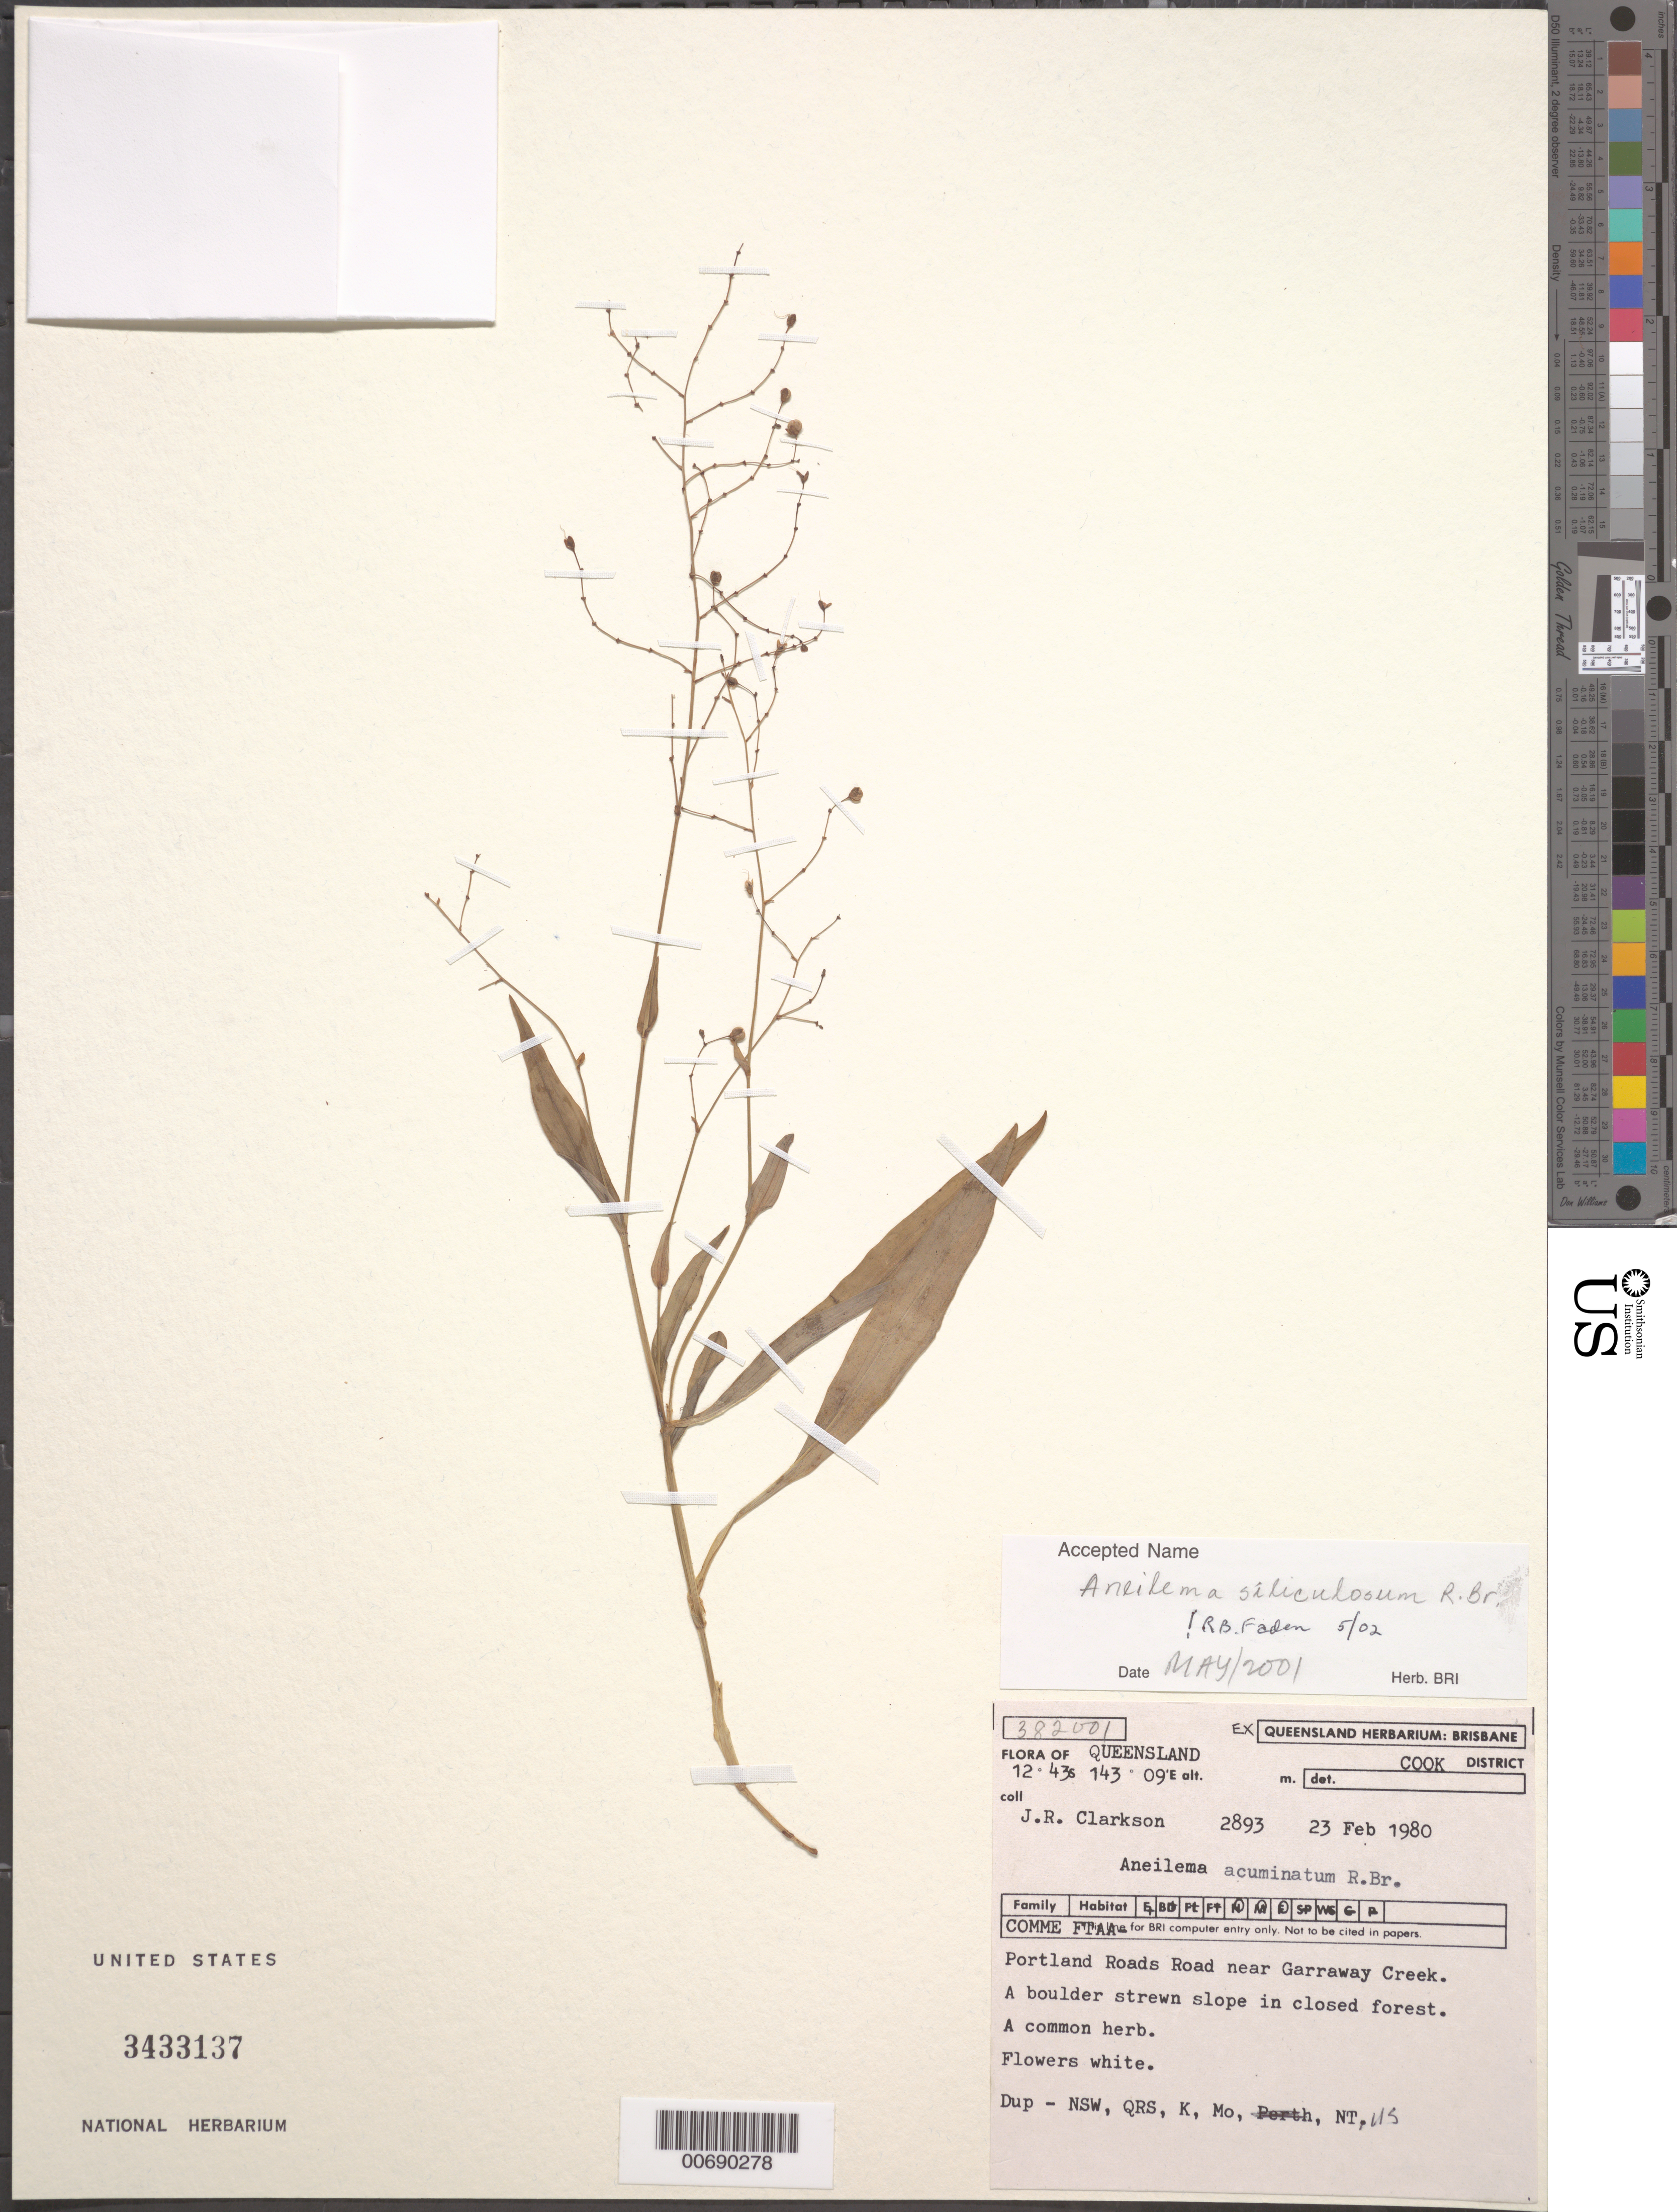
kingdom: Plantae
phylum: Tracheophyta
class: Liliopsida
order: Commelinales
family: Commelinaceae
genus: Aneilema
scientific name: Aneilema siliculosum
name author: R. Br.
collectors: J. Clarkson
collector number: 2893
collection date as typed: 23 Feb 1980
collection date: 1980-02-23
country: Australia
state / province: Queensland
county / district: Cook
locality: Portland, near Garraway Creek.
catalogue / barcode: US 3433137